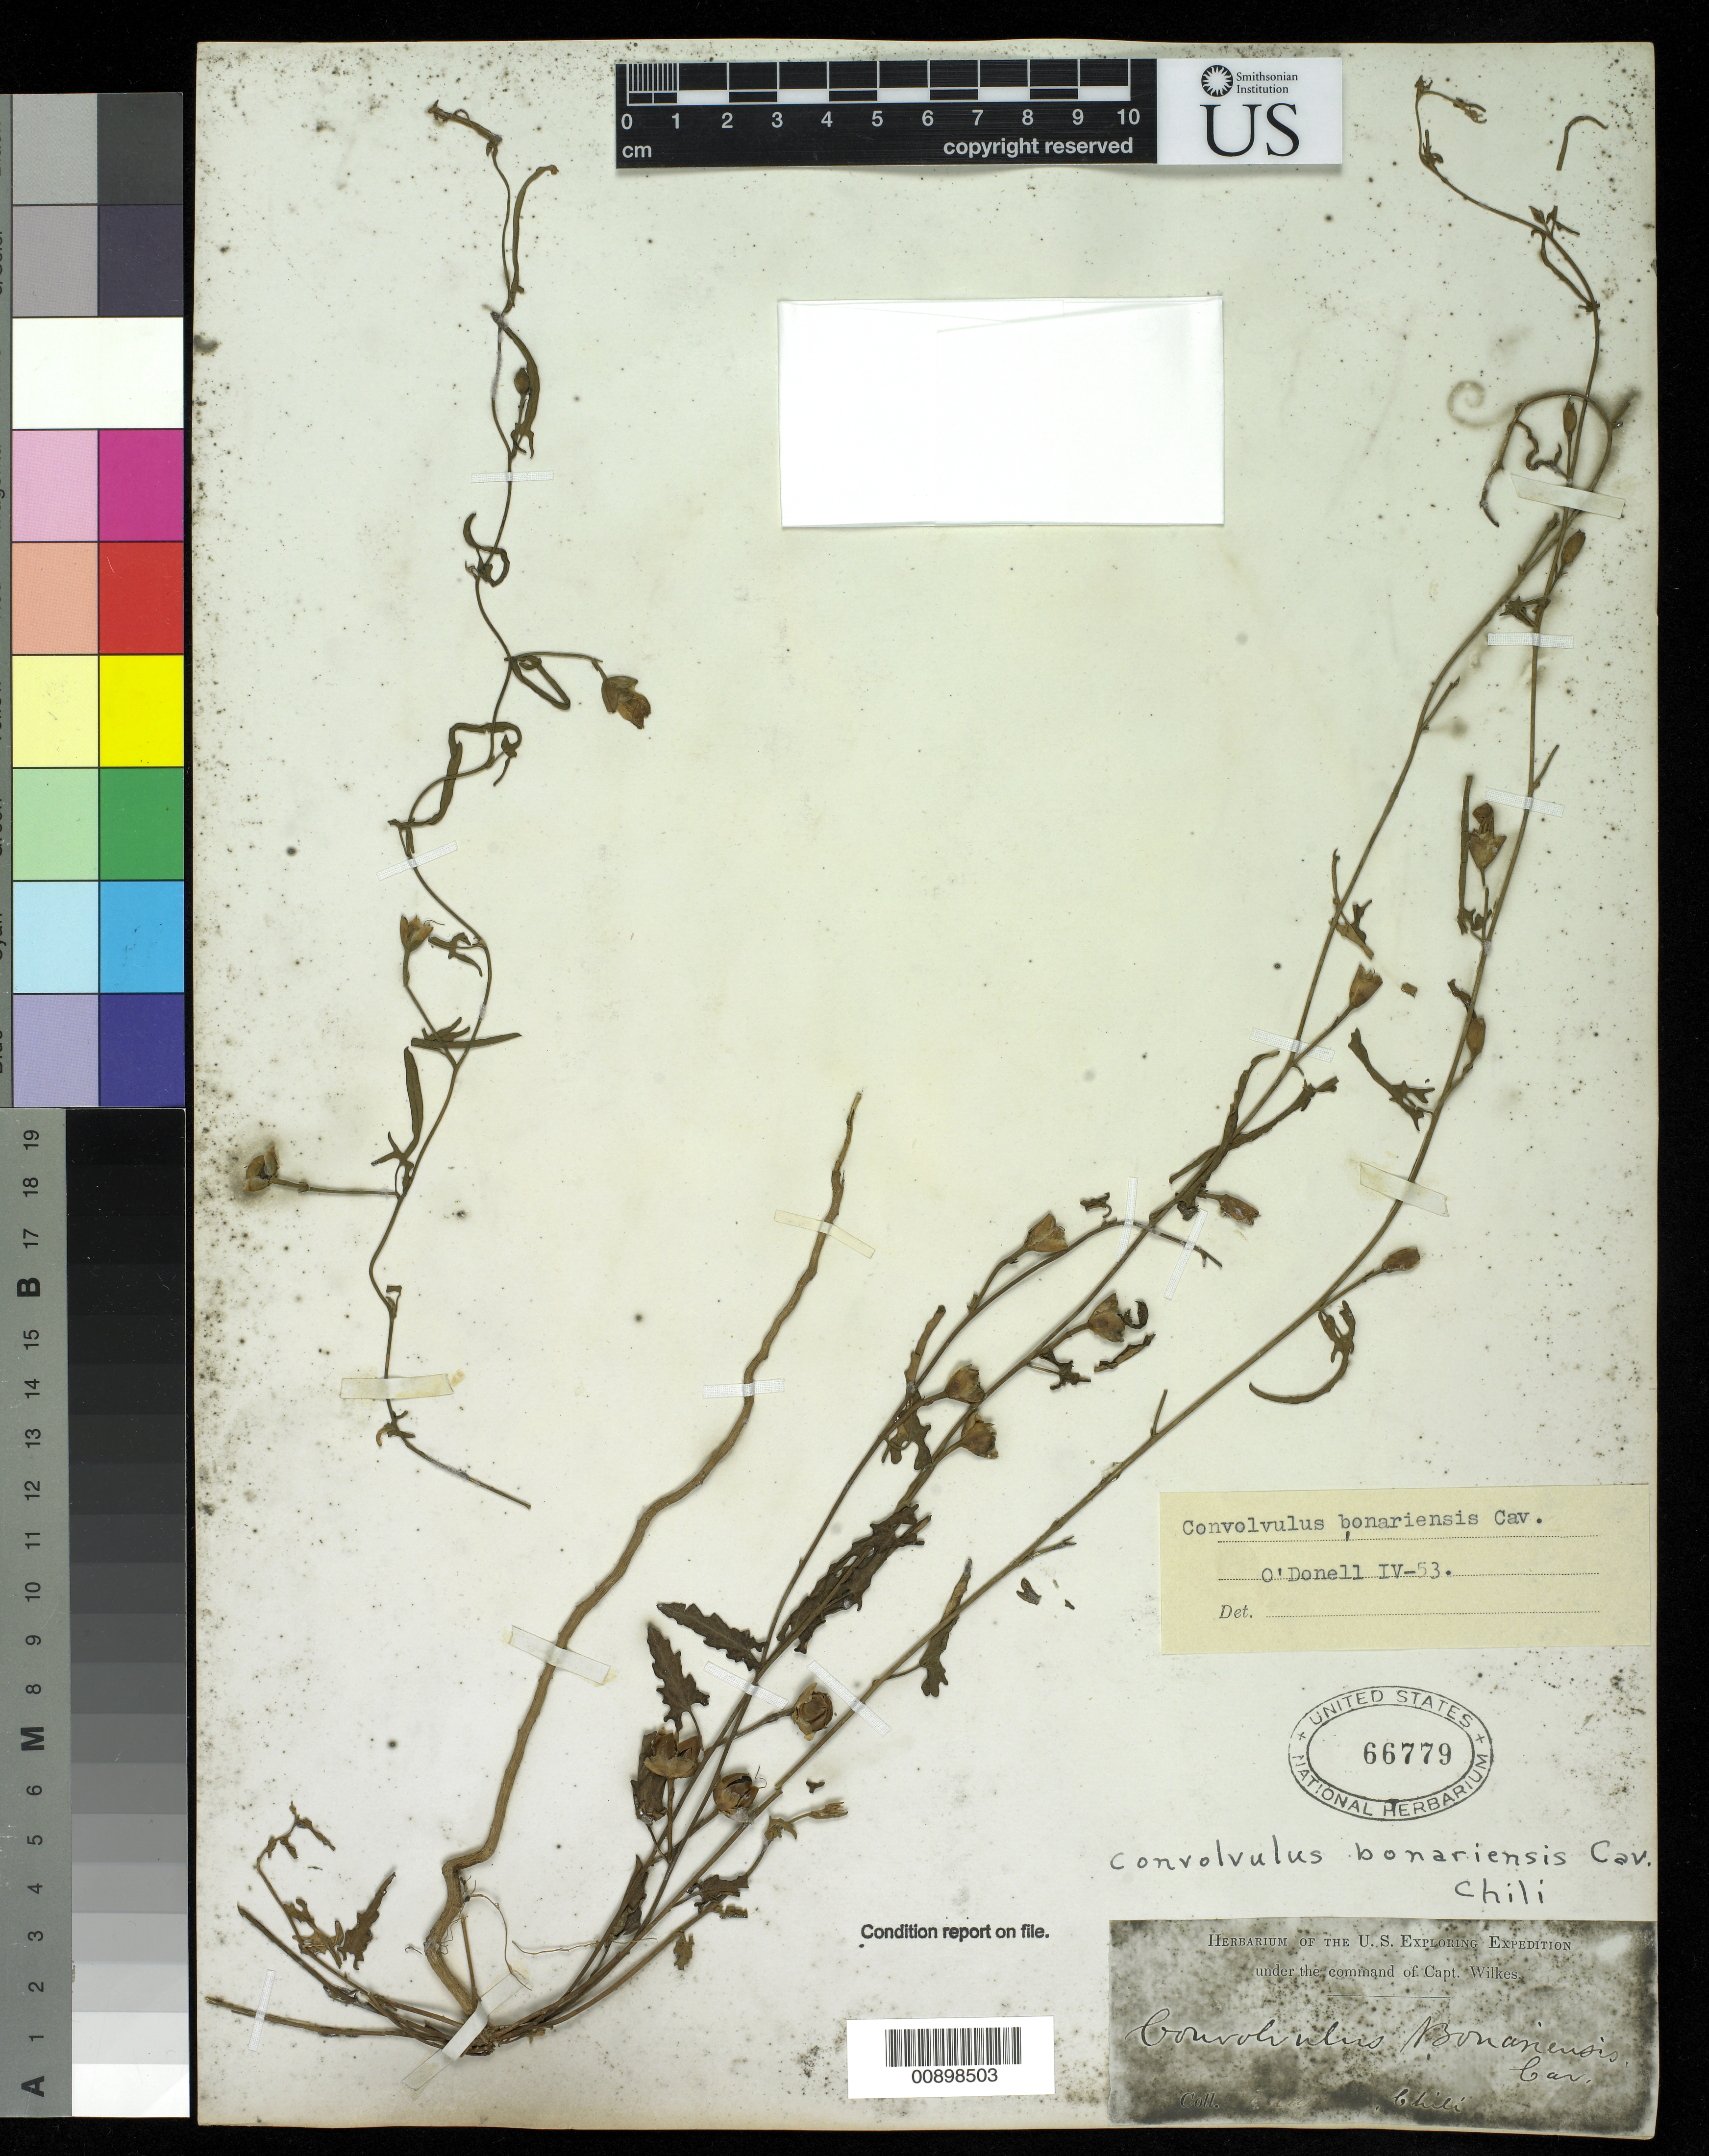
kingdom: Plantae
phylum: Tracheophyta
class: Magnoliopsida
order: Solanales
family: Convolvulaceae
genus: Convolvulus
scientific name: Convolvulus bonariensis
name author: Cav.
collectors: Wilkes Explor. Exped.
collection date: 1838/1842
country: Chile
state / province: Valparaíso (V)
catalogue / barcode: US 66779